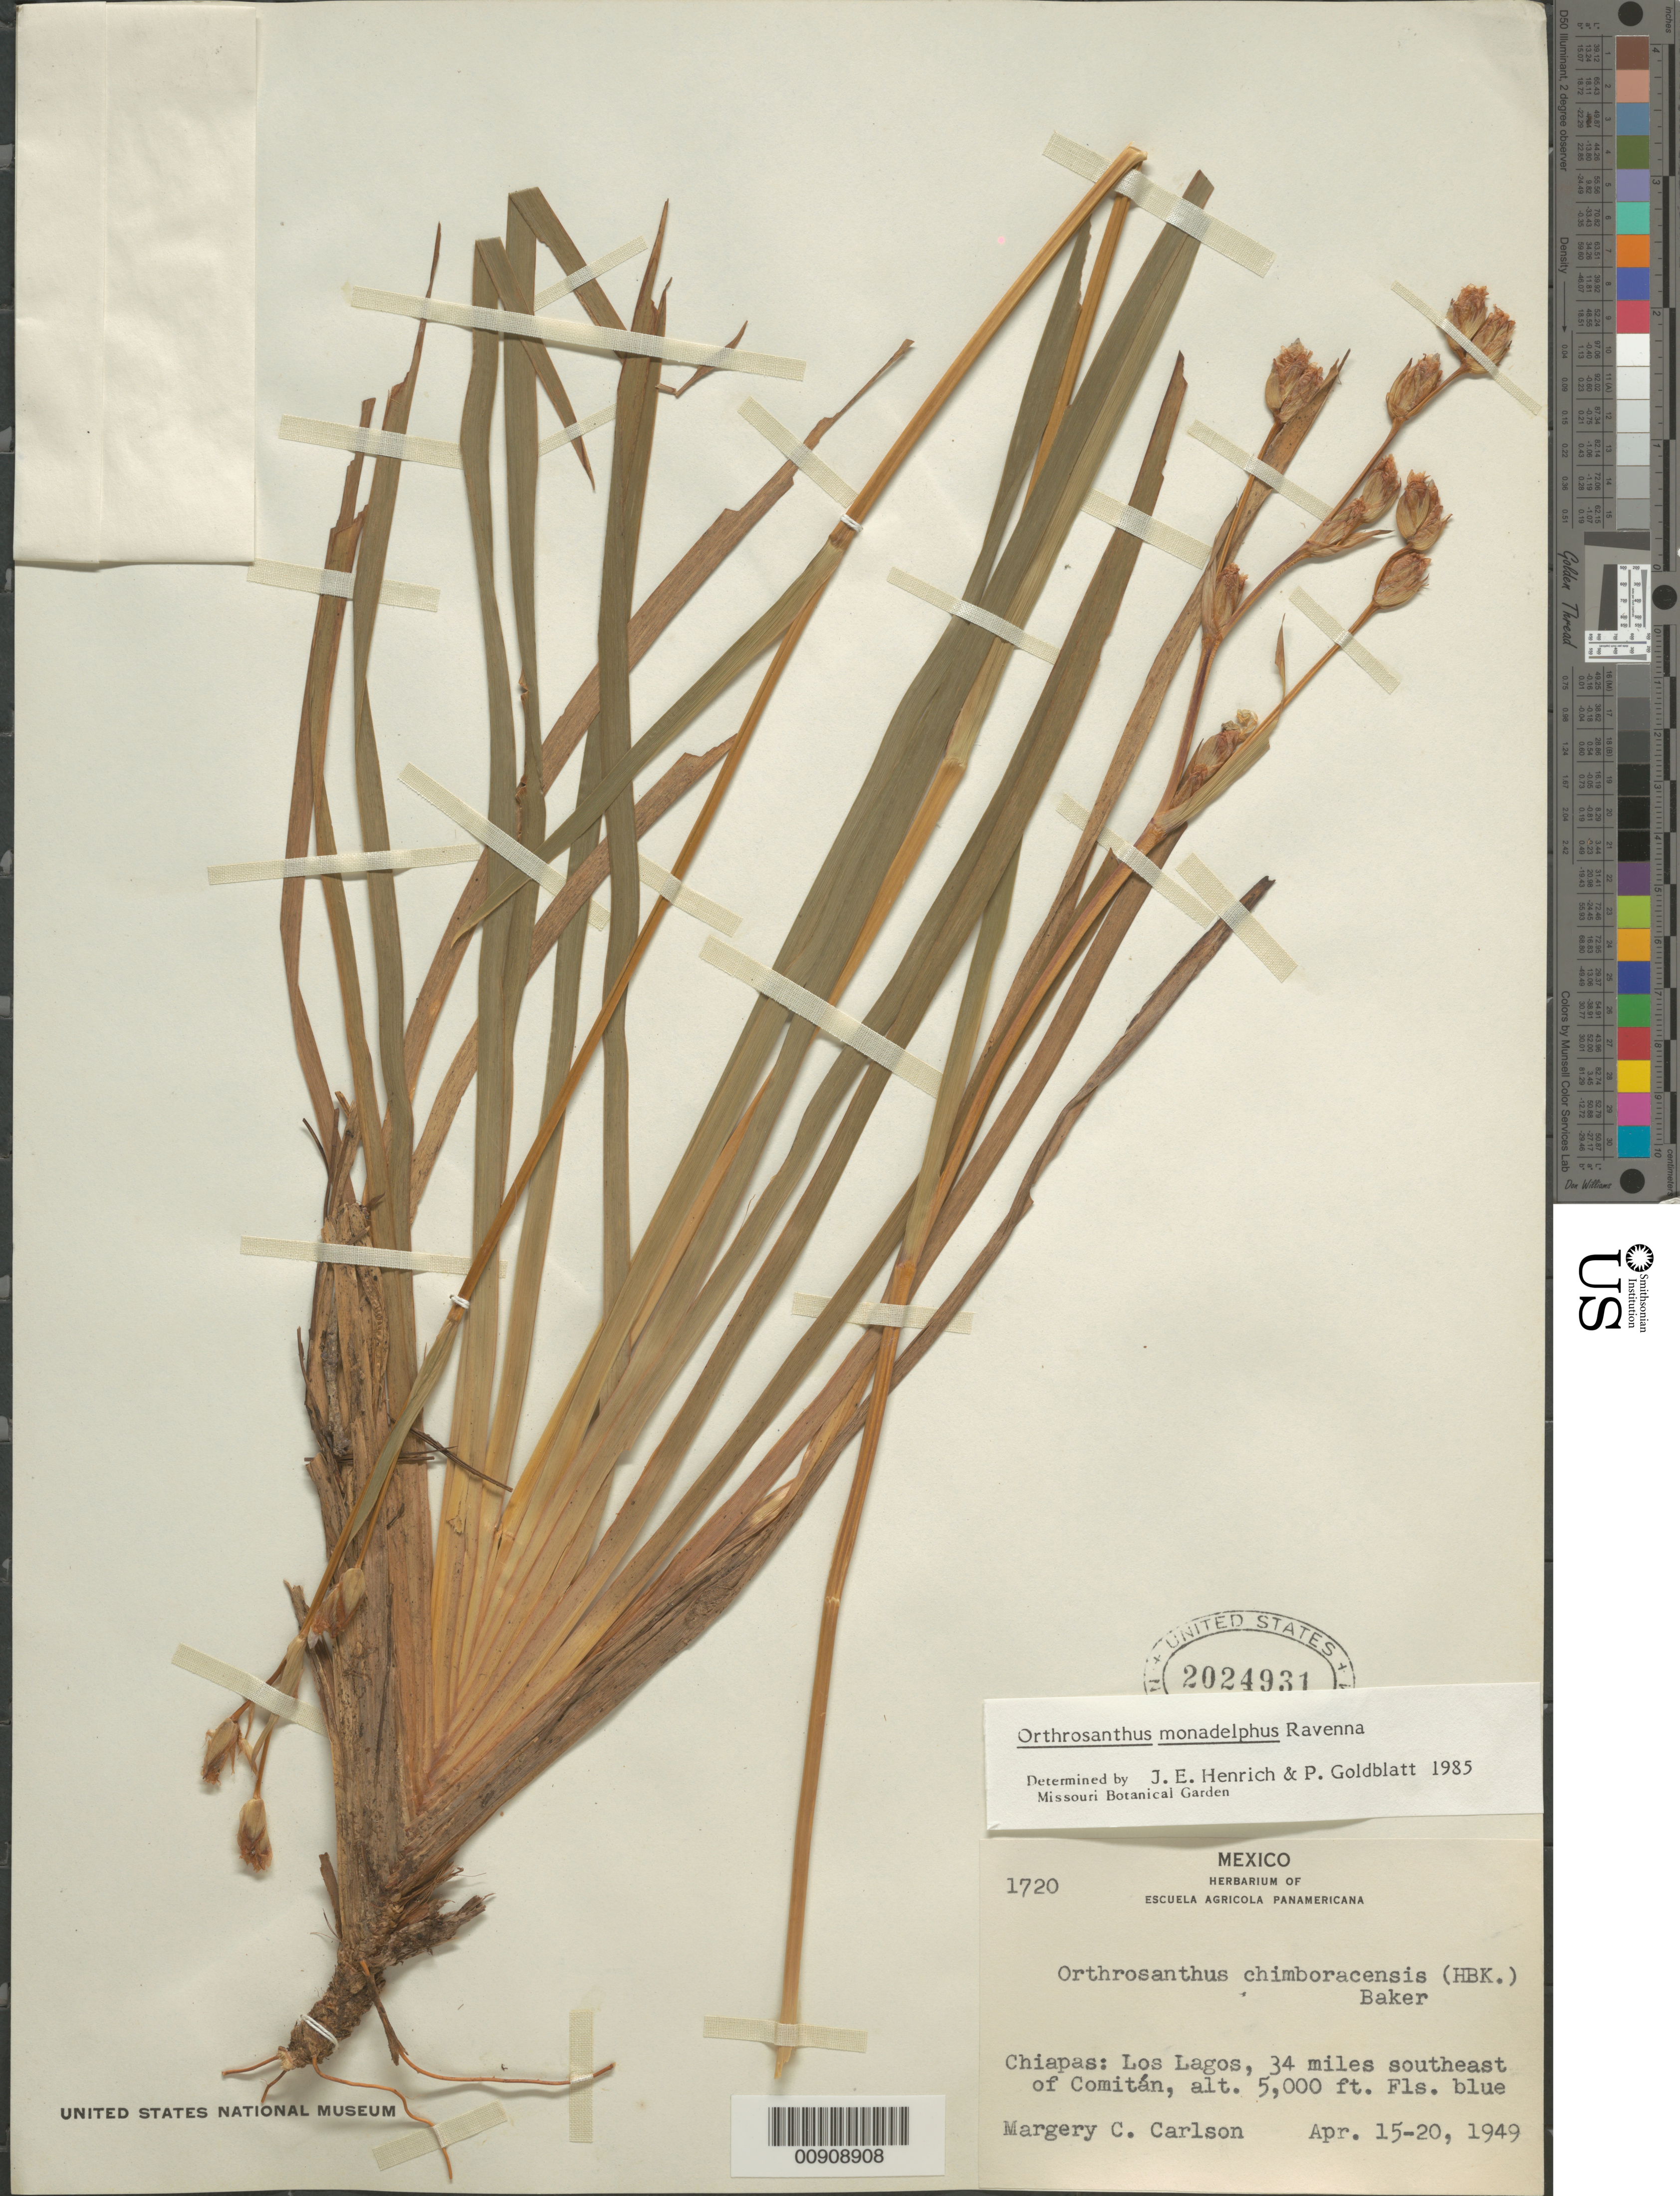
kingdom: Plantae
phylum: Tracheophyta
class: Liliopsida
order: Asparagales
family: Iridaceae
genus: Orthrosanthus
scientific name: Orthrosanthus monadelphus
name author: Ravenna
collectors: M. C. Carlson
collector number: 1720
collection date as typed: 15 Apr 1949 to 20 Apr 1949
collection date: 1949-04-15/1949-04-20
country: Mexico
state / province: Chiapas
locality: Chiapas: Los Lagos, 34 miles southeast of Comitán.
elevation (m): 1524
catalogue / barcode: US 2024931